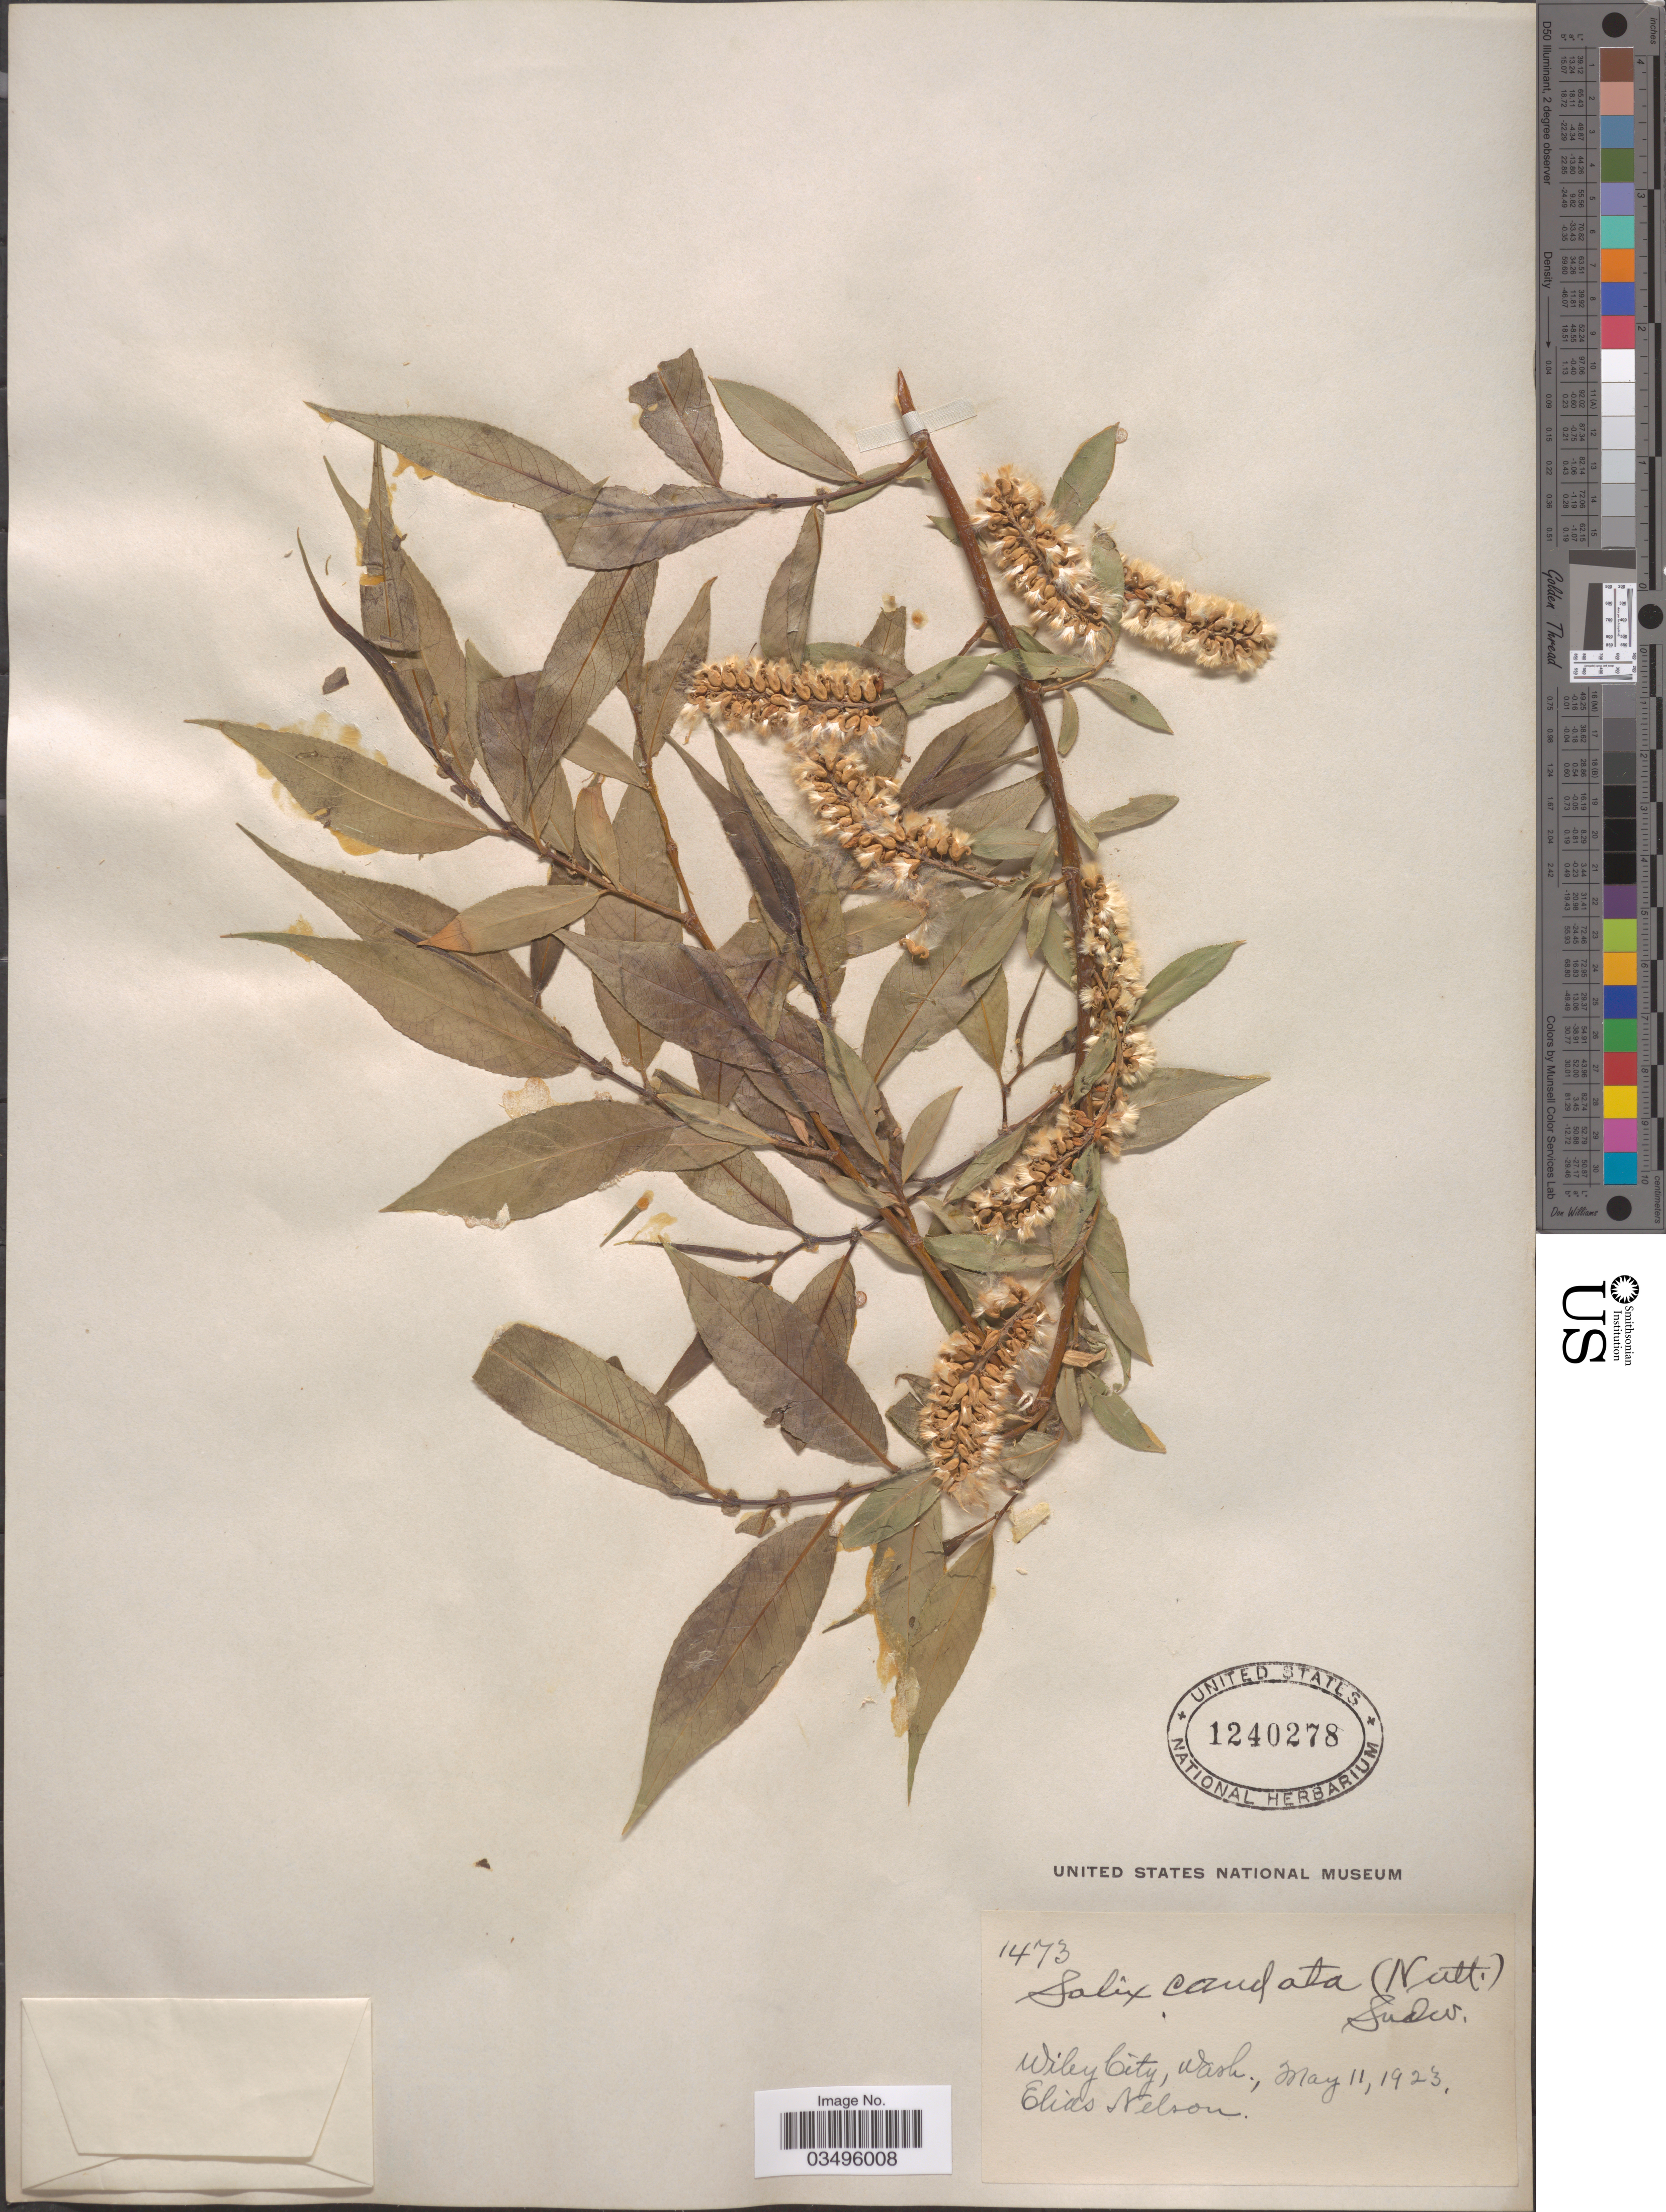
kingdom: Plantae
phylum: Tracheophyta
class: Magnoliopsida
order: Malpighiales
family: Salicaceae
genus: Salix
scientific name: Salix caudata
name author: A. Heller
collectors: E. Nelson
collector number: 1473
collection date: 1923-05-11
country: United States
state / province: Washington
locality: Wiley City.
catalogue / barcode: US 1240278